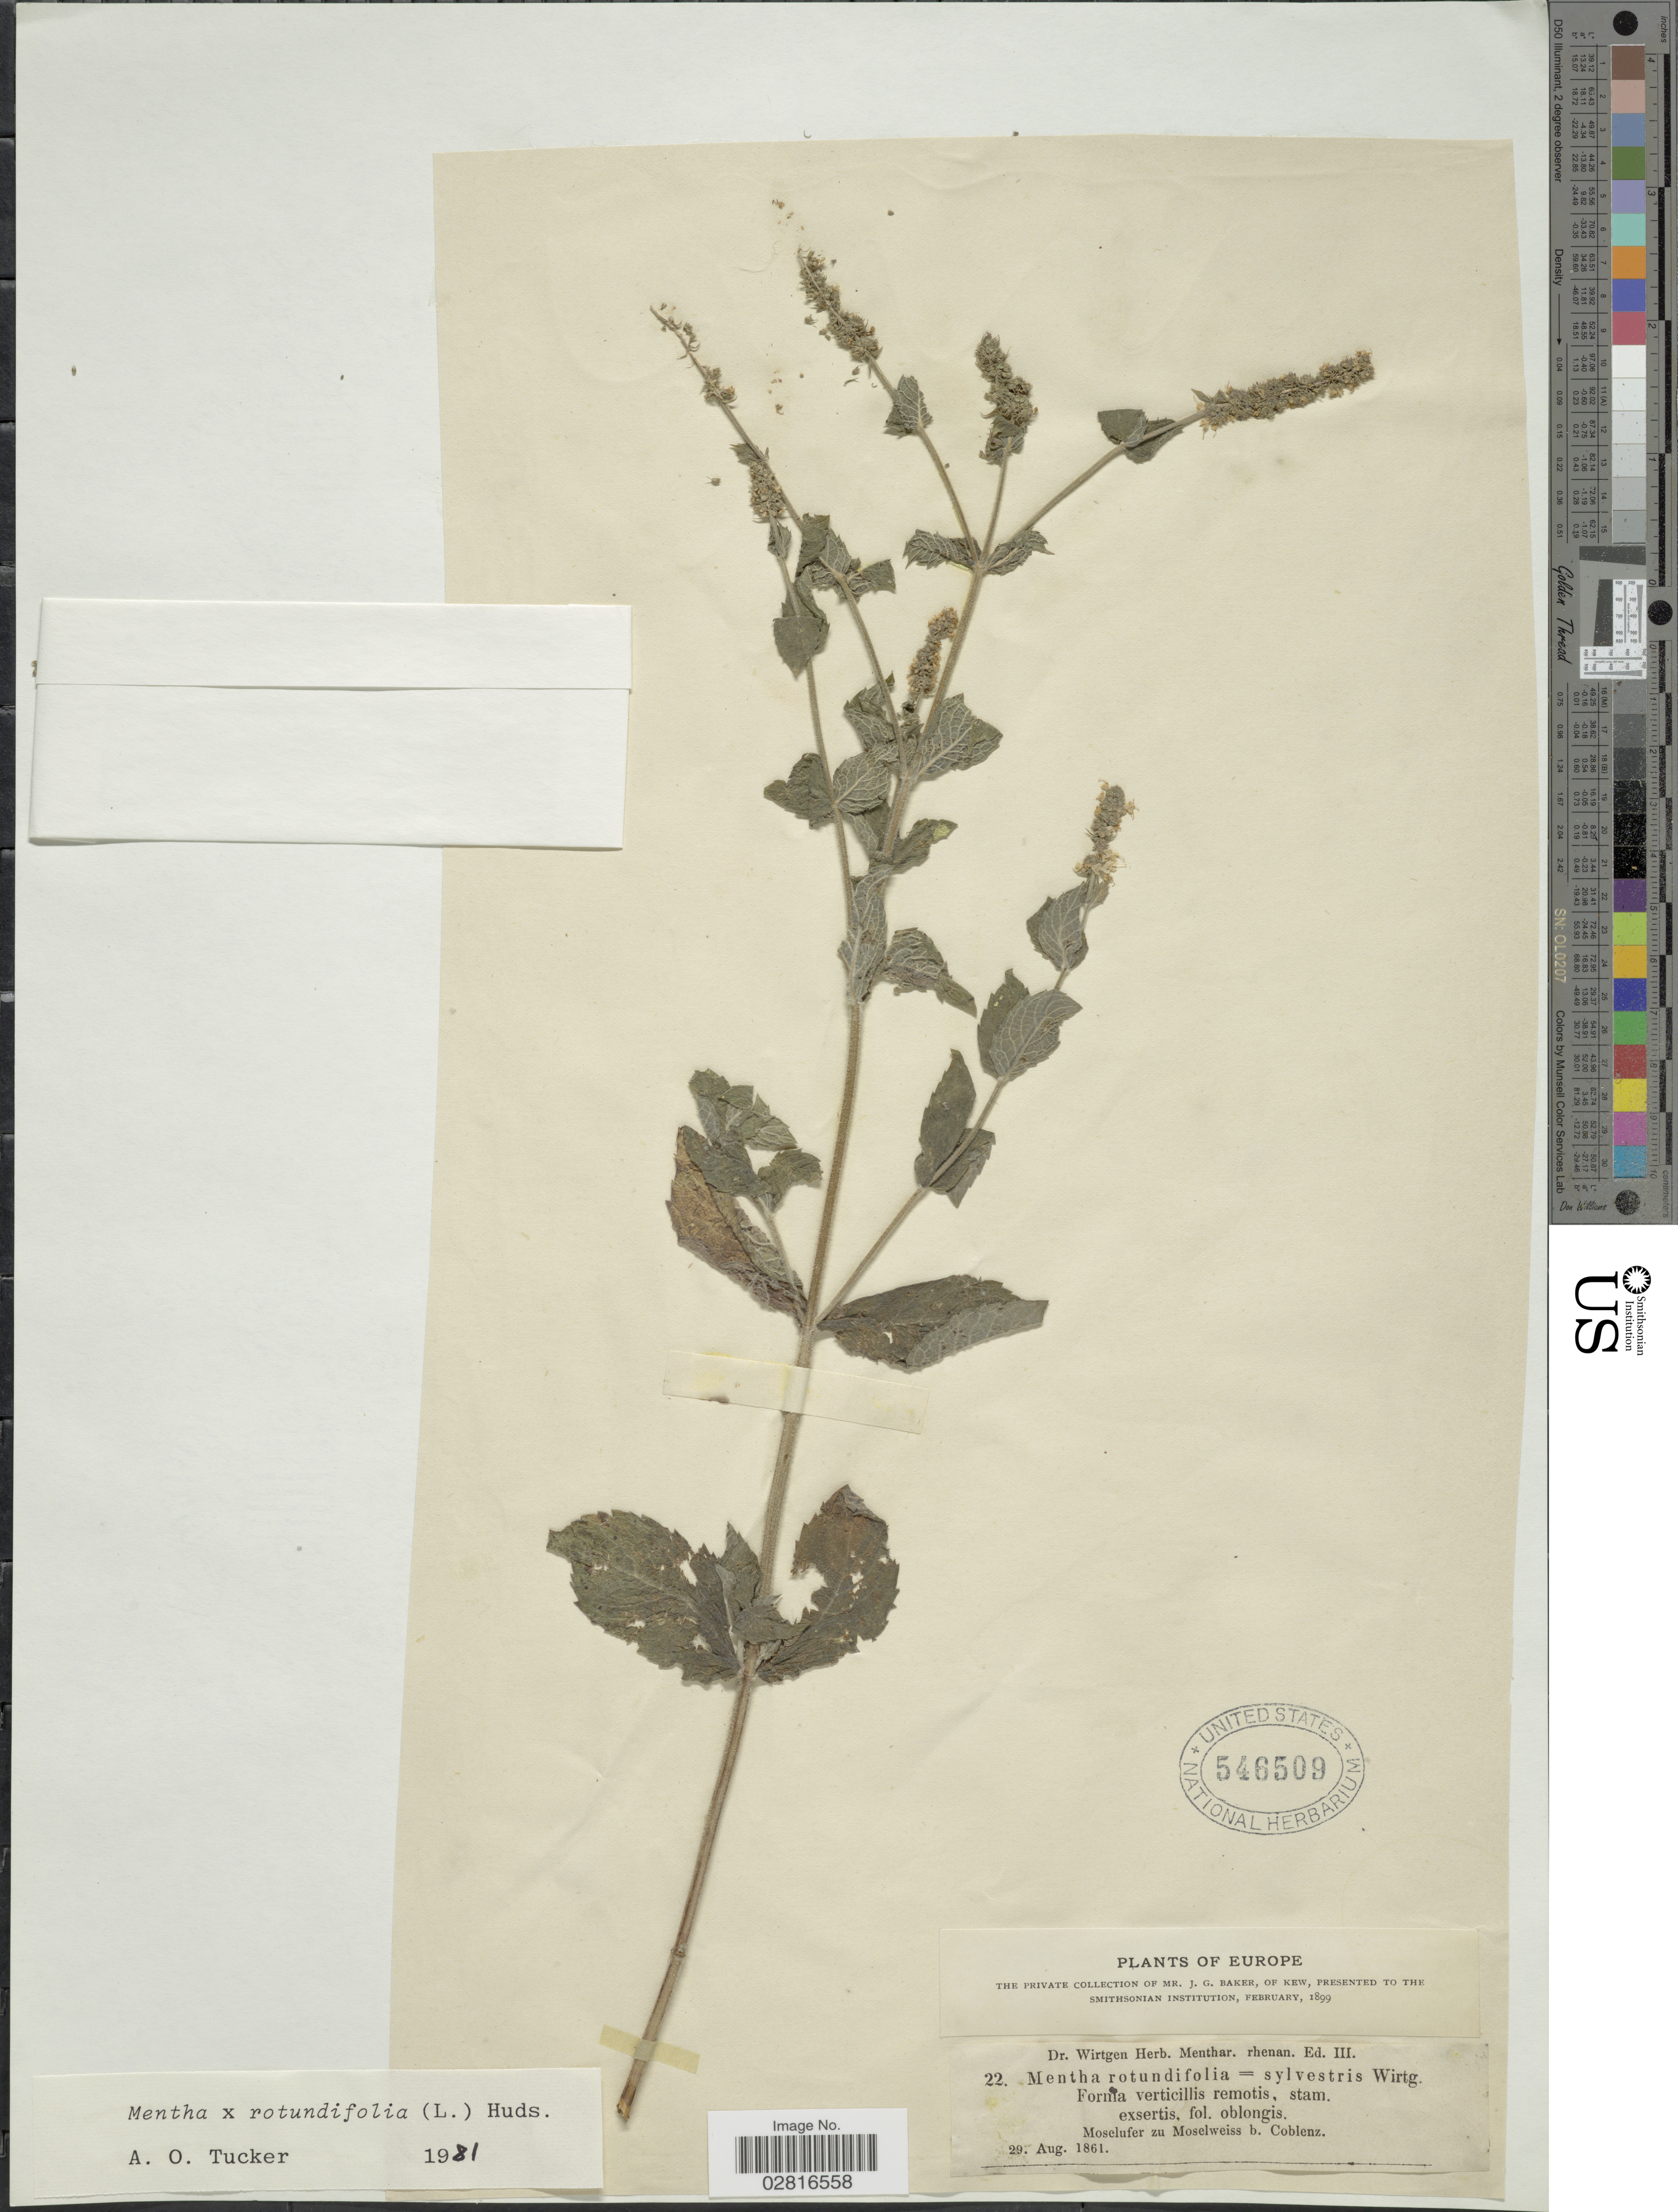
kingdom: Plantae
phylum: Tracheophyta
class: Magnoliopsida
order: Lamiales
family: Lamiaceae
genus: Mentha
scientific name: Mentha rotundifolia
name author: (L.) Huds.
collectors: J. G. Baker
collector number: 22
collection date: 1861-08-29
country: Germany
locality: Europe. Mosclufer zu Moselweiss b. Coblenz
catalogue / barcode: US 546509